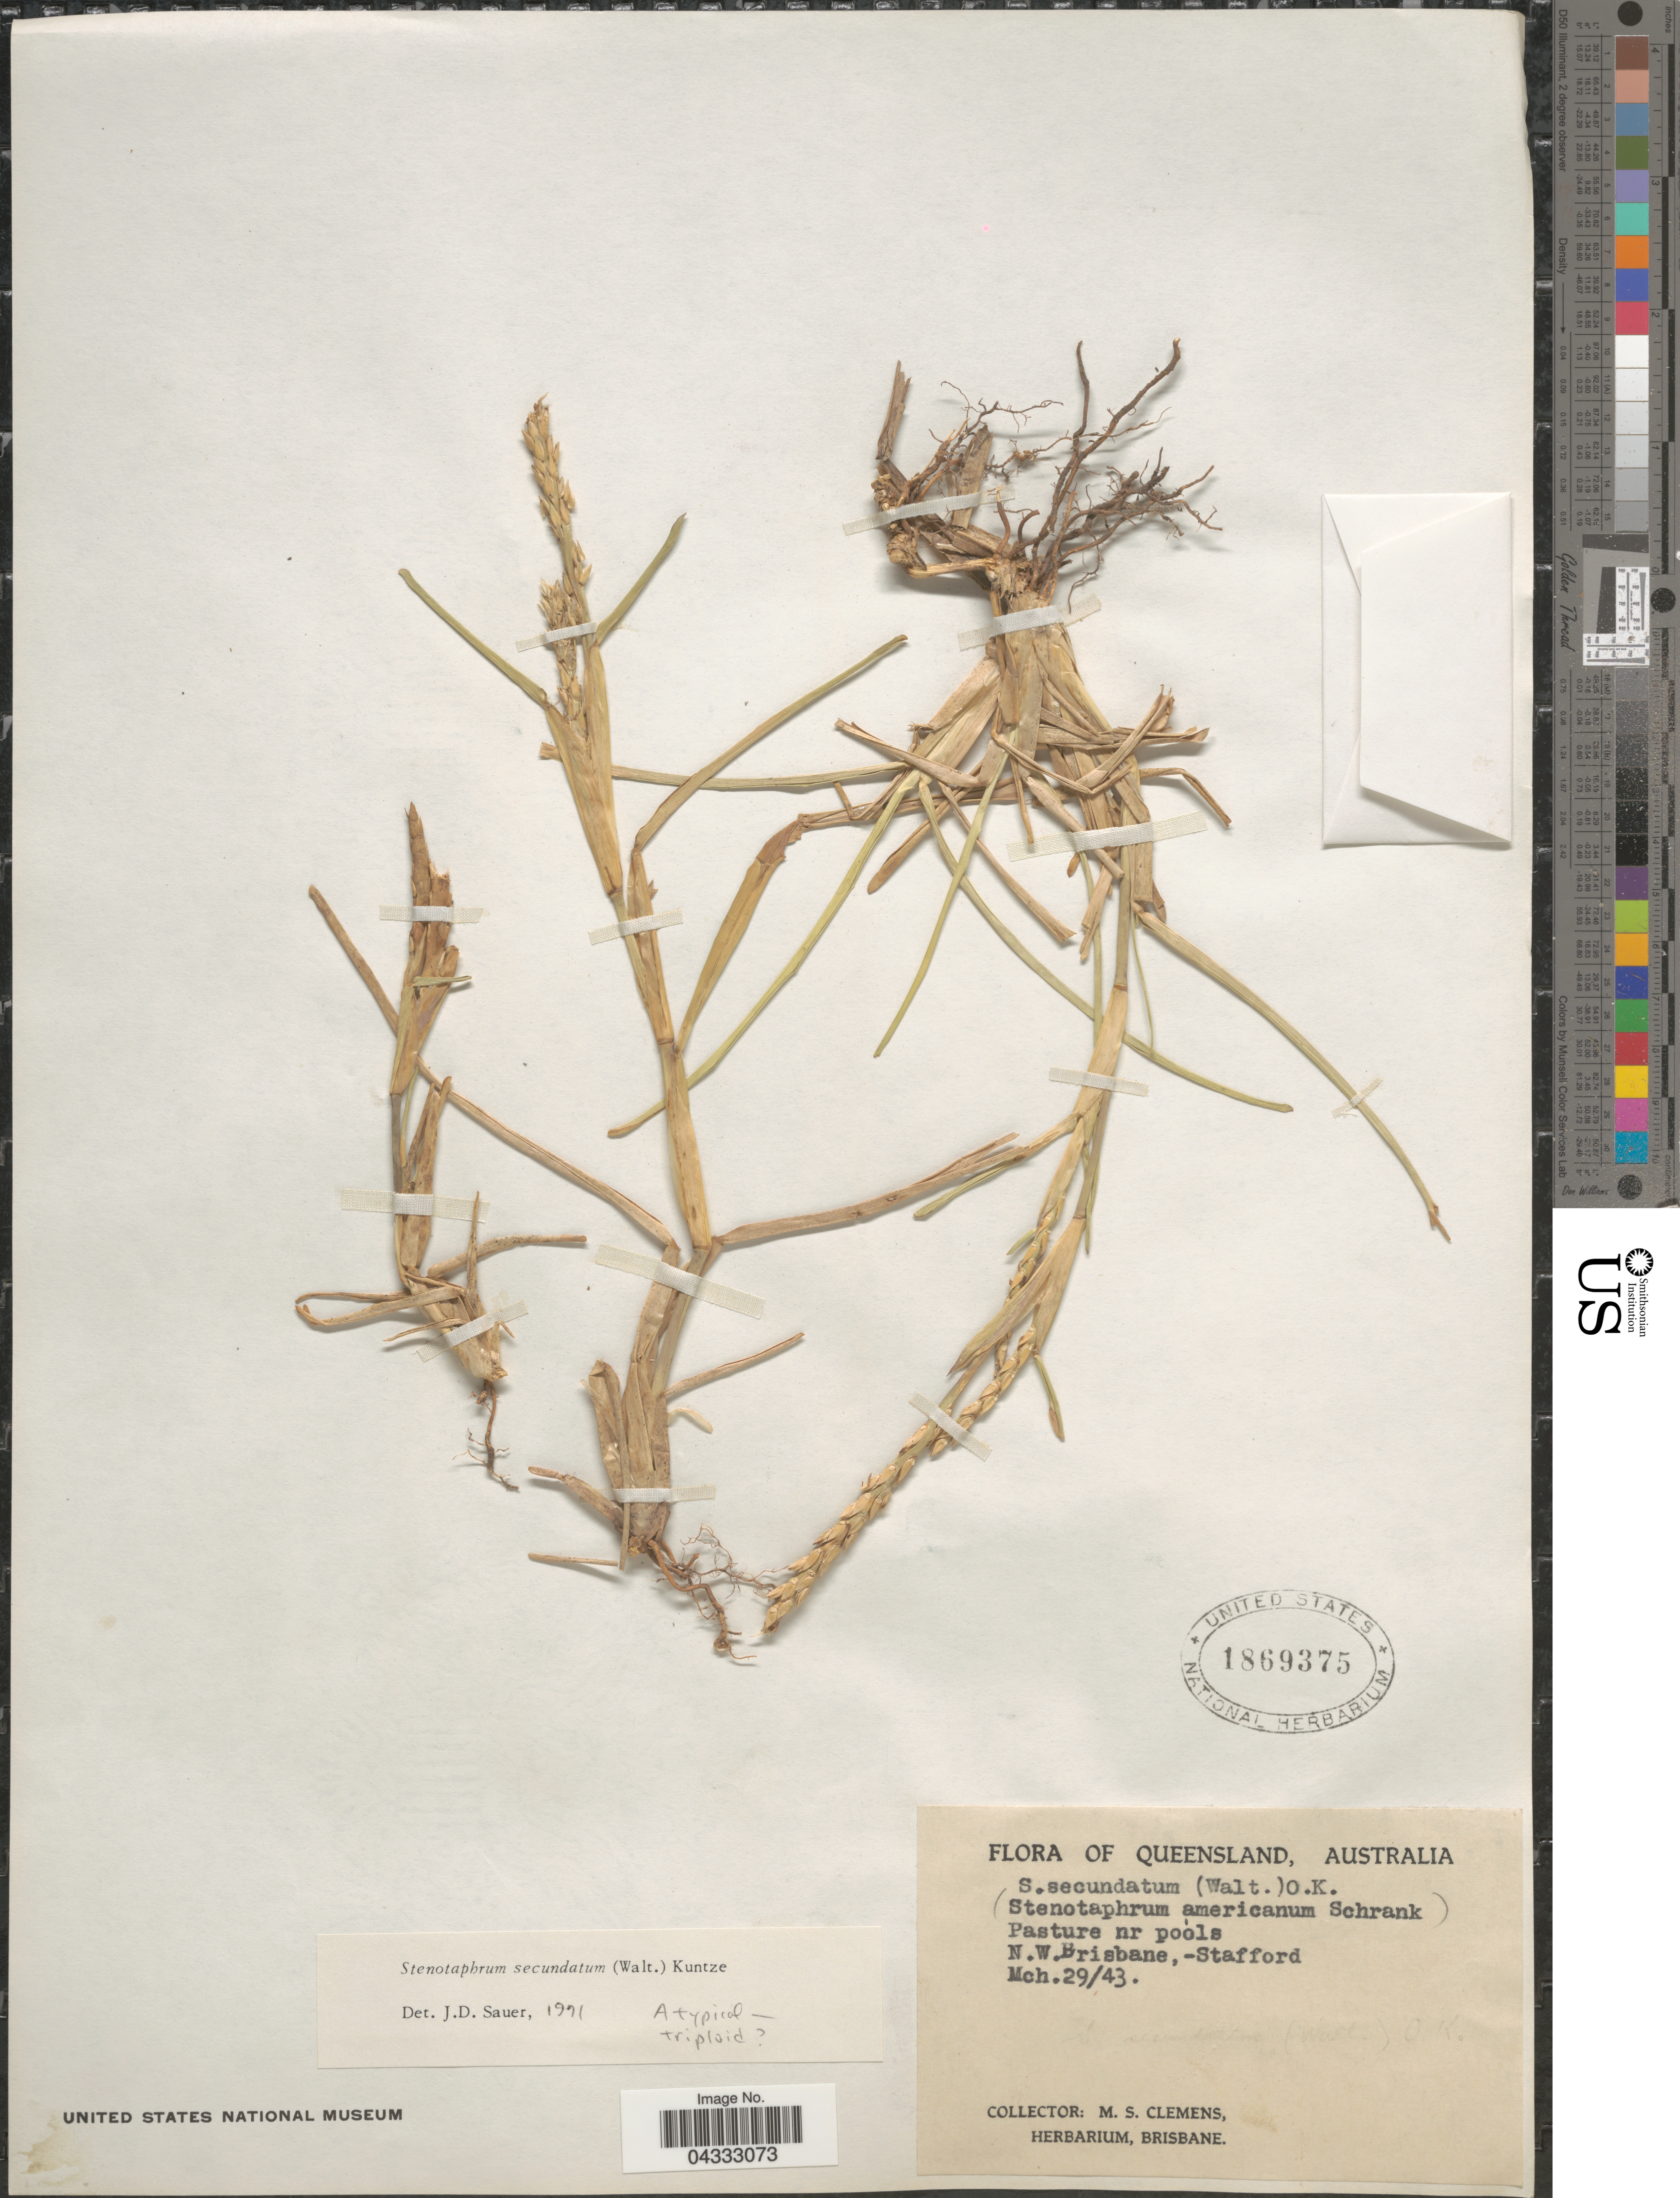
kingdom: Plantae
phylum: Tracheophyta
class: Liliopsida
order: Poales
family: Poaceae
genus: Stenotaphrum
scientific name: Stenotaphrum secundatum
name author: (Walter) Kuntze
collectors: M. S. Clemens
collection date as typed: Transcribed d/m/y: 29/3/43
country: Australia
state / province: Queensland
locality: Pasture nr pools. N.W. Brisbane, -Stafford.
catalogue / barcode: US 1869375